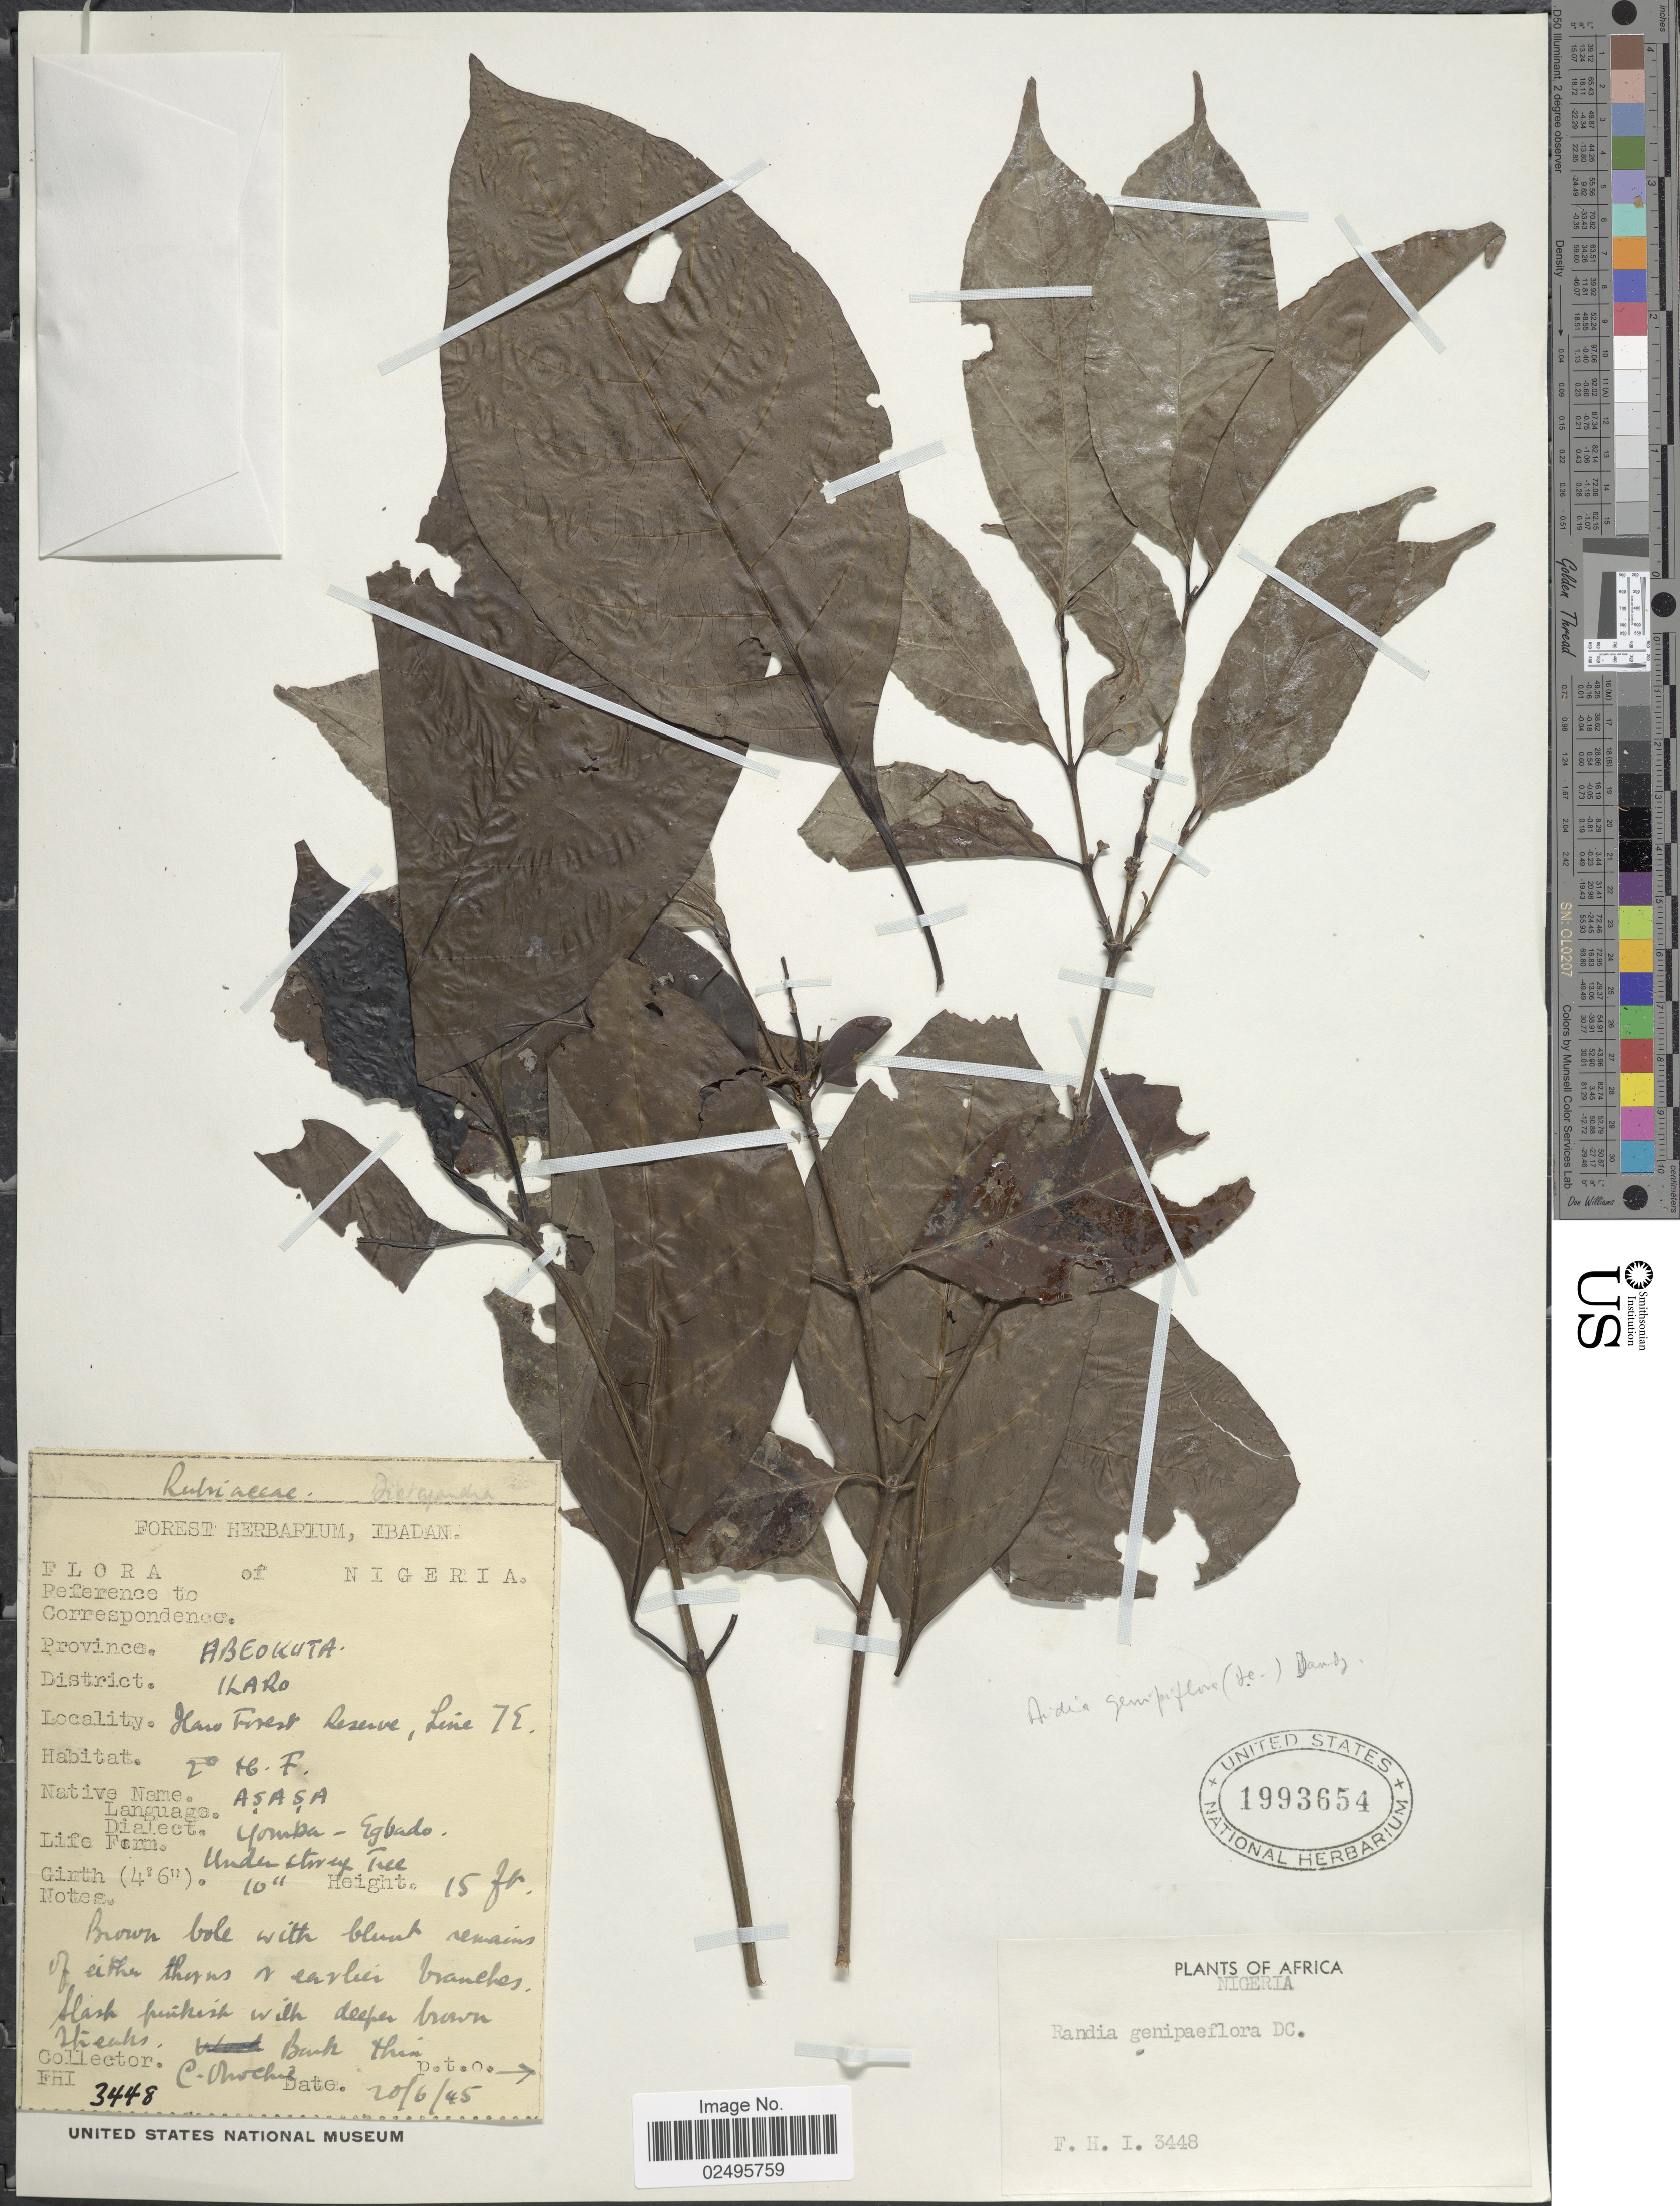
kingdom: Plantae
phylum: Tracheophyta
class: Magnoliopsida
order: Gentianales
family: Rubiaceae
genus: Aidia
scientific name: Aidia genipiflora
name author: (DC.) Dandy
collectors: C. Onochie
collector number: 3448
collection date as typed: Transcribed d/m/y: 20/6/45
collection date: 1945-06-20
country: Nigeria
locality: Province Abeokuta. Ilaro. Ilaro Forest Reserve, Line 7E.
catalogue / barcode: US 1993654